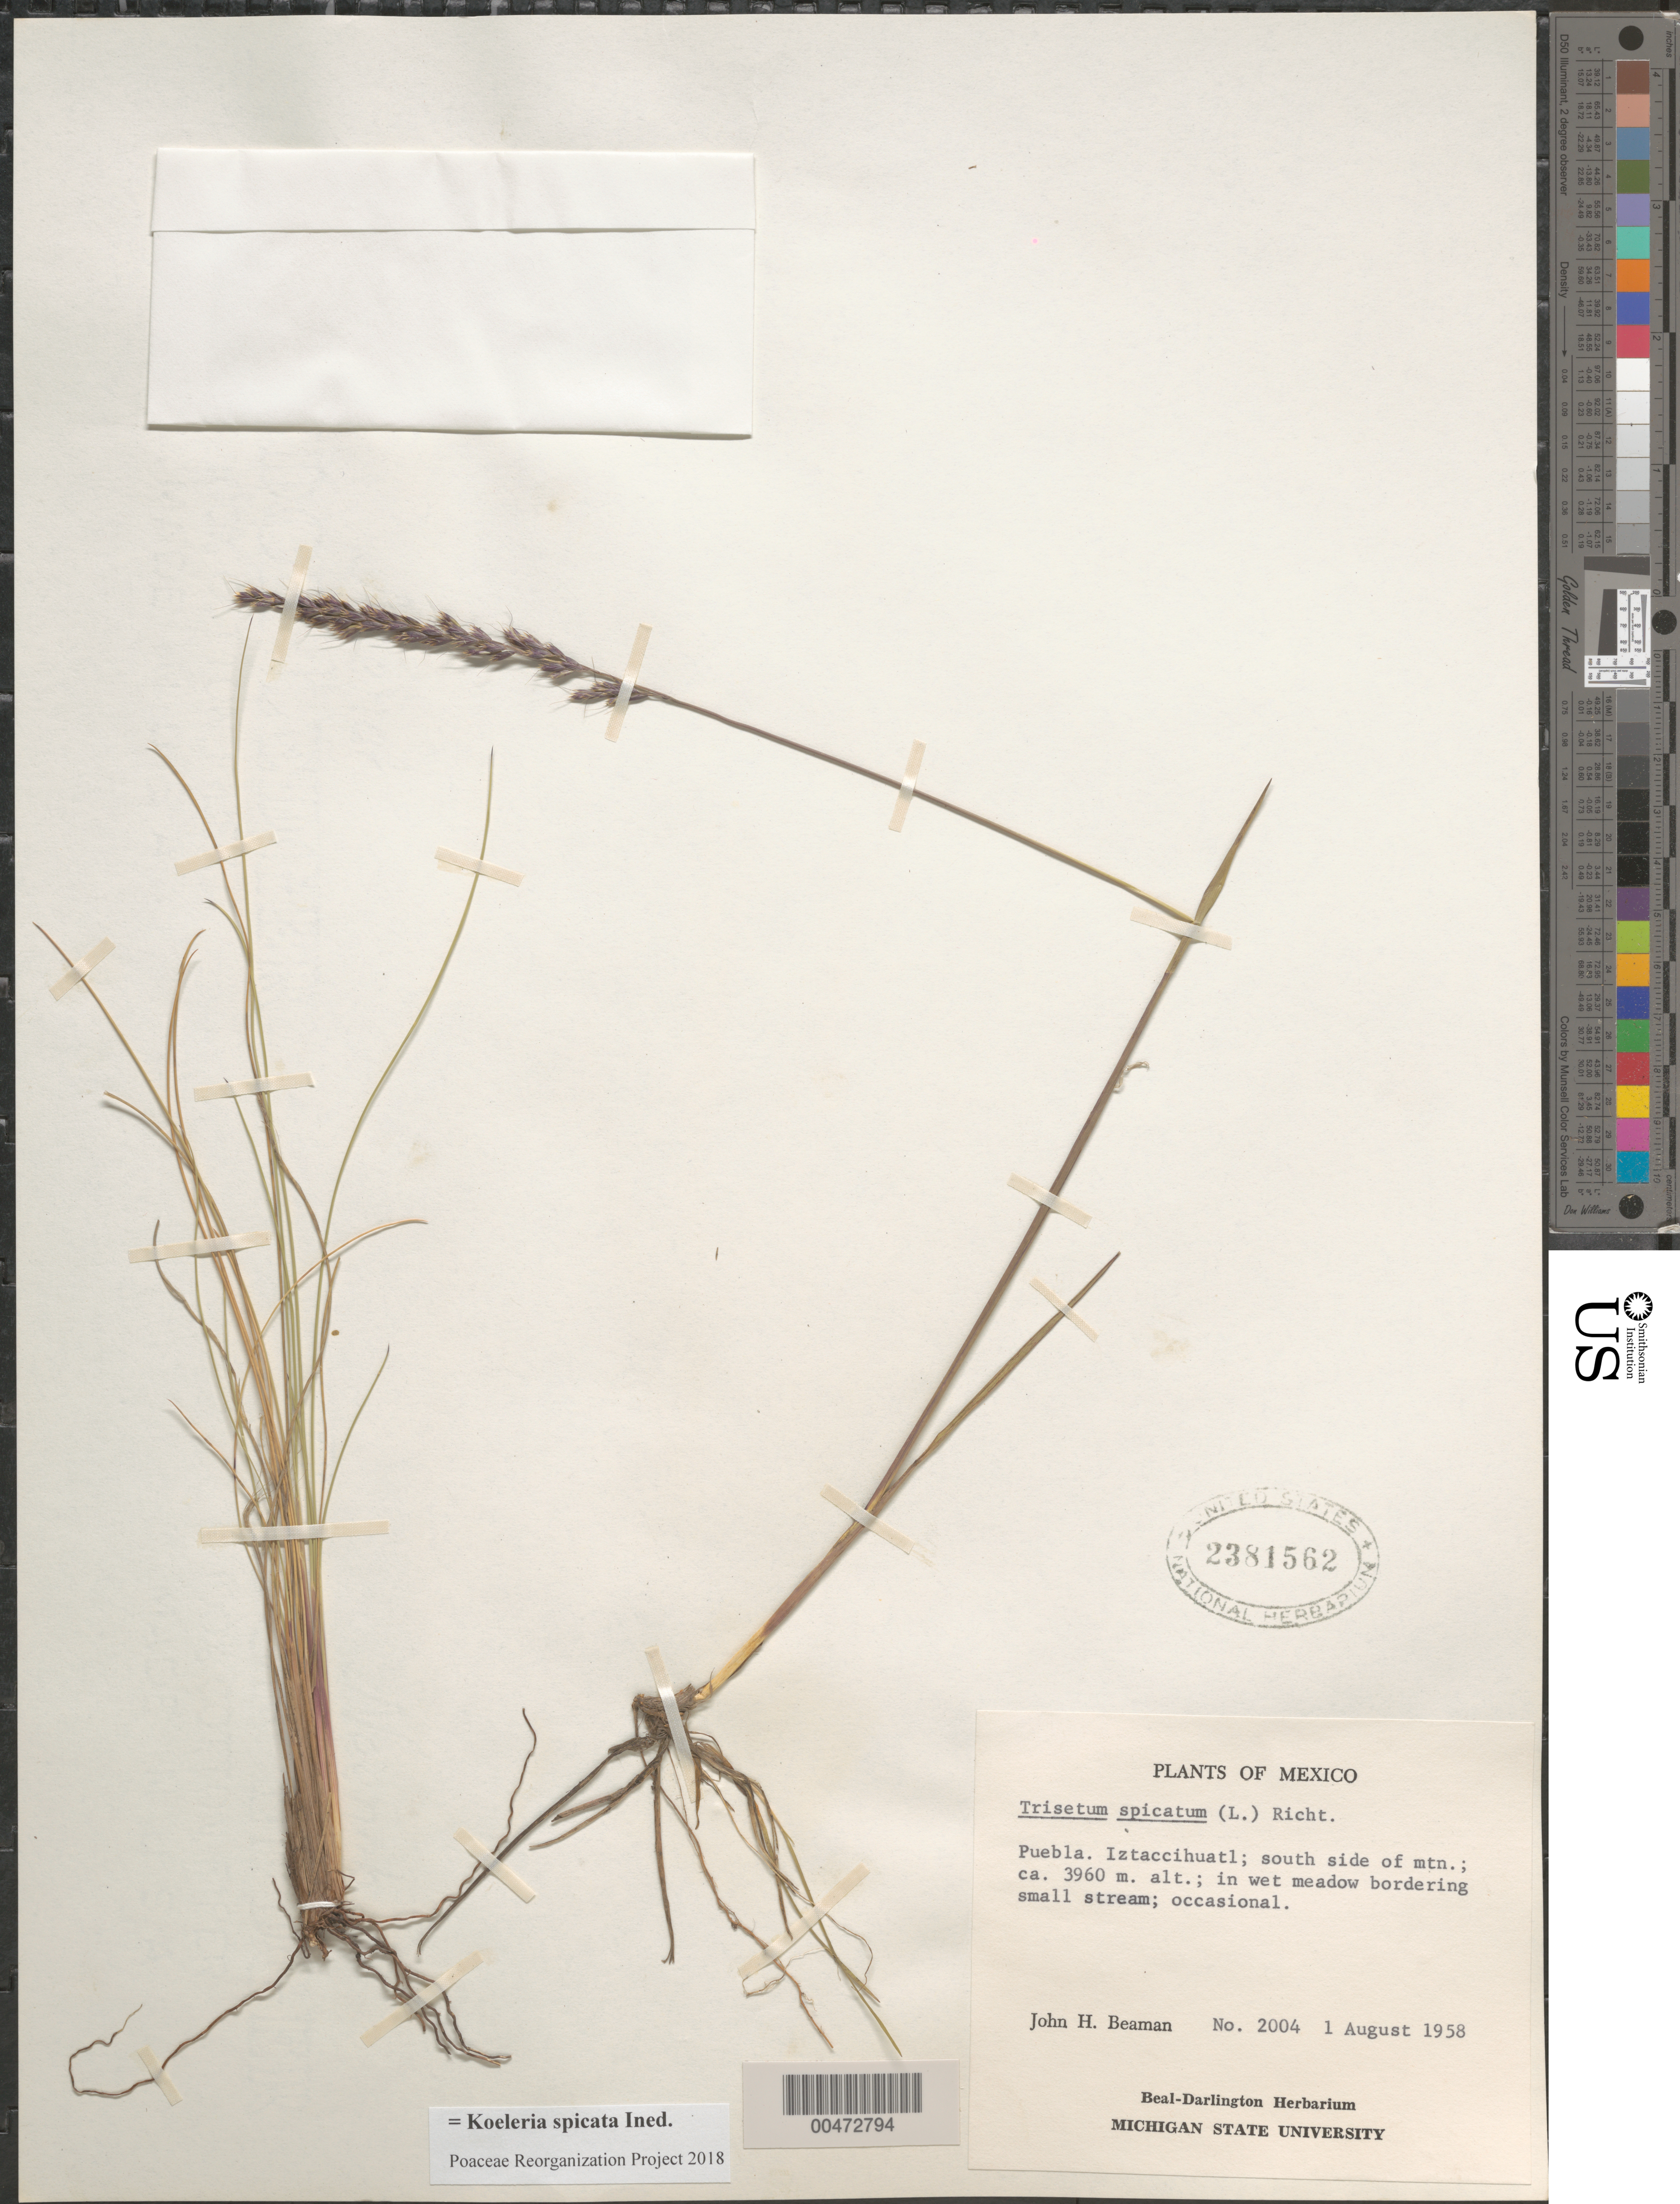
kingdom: Plantae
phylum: Tracheophyta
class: Liliopsida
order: Poales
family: Poaceae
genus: Koeleria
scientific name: Koeleria spicata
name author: (L.) Barberá et al.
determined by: Poaceae Reorganization Project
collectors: J. H. Beaman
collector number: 2004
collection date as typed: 1 Aug 1958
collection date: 1958-08-01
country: Mexico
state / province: Puebla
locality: Iztaccihuatl, S side of mtn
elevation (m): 3960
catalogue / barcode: US 2381562